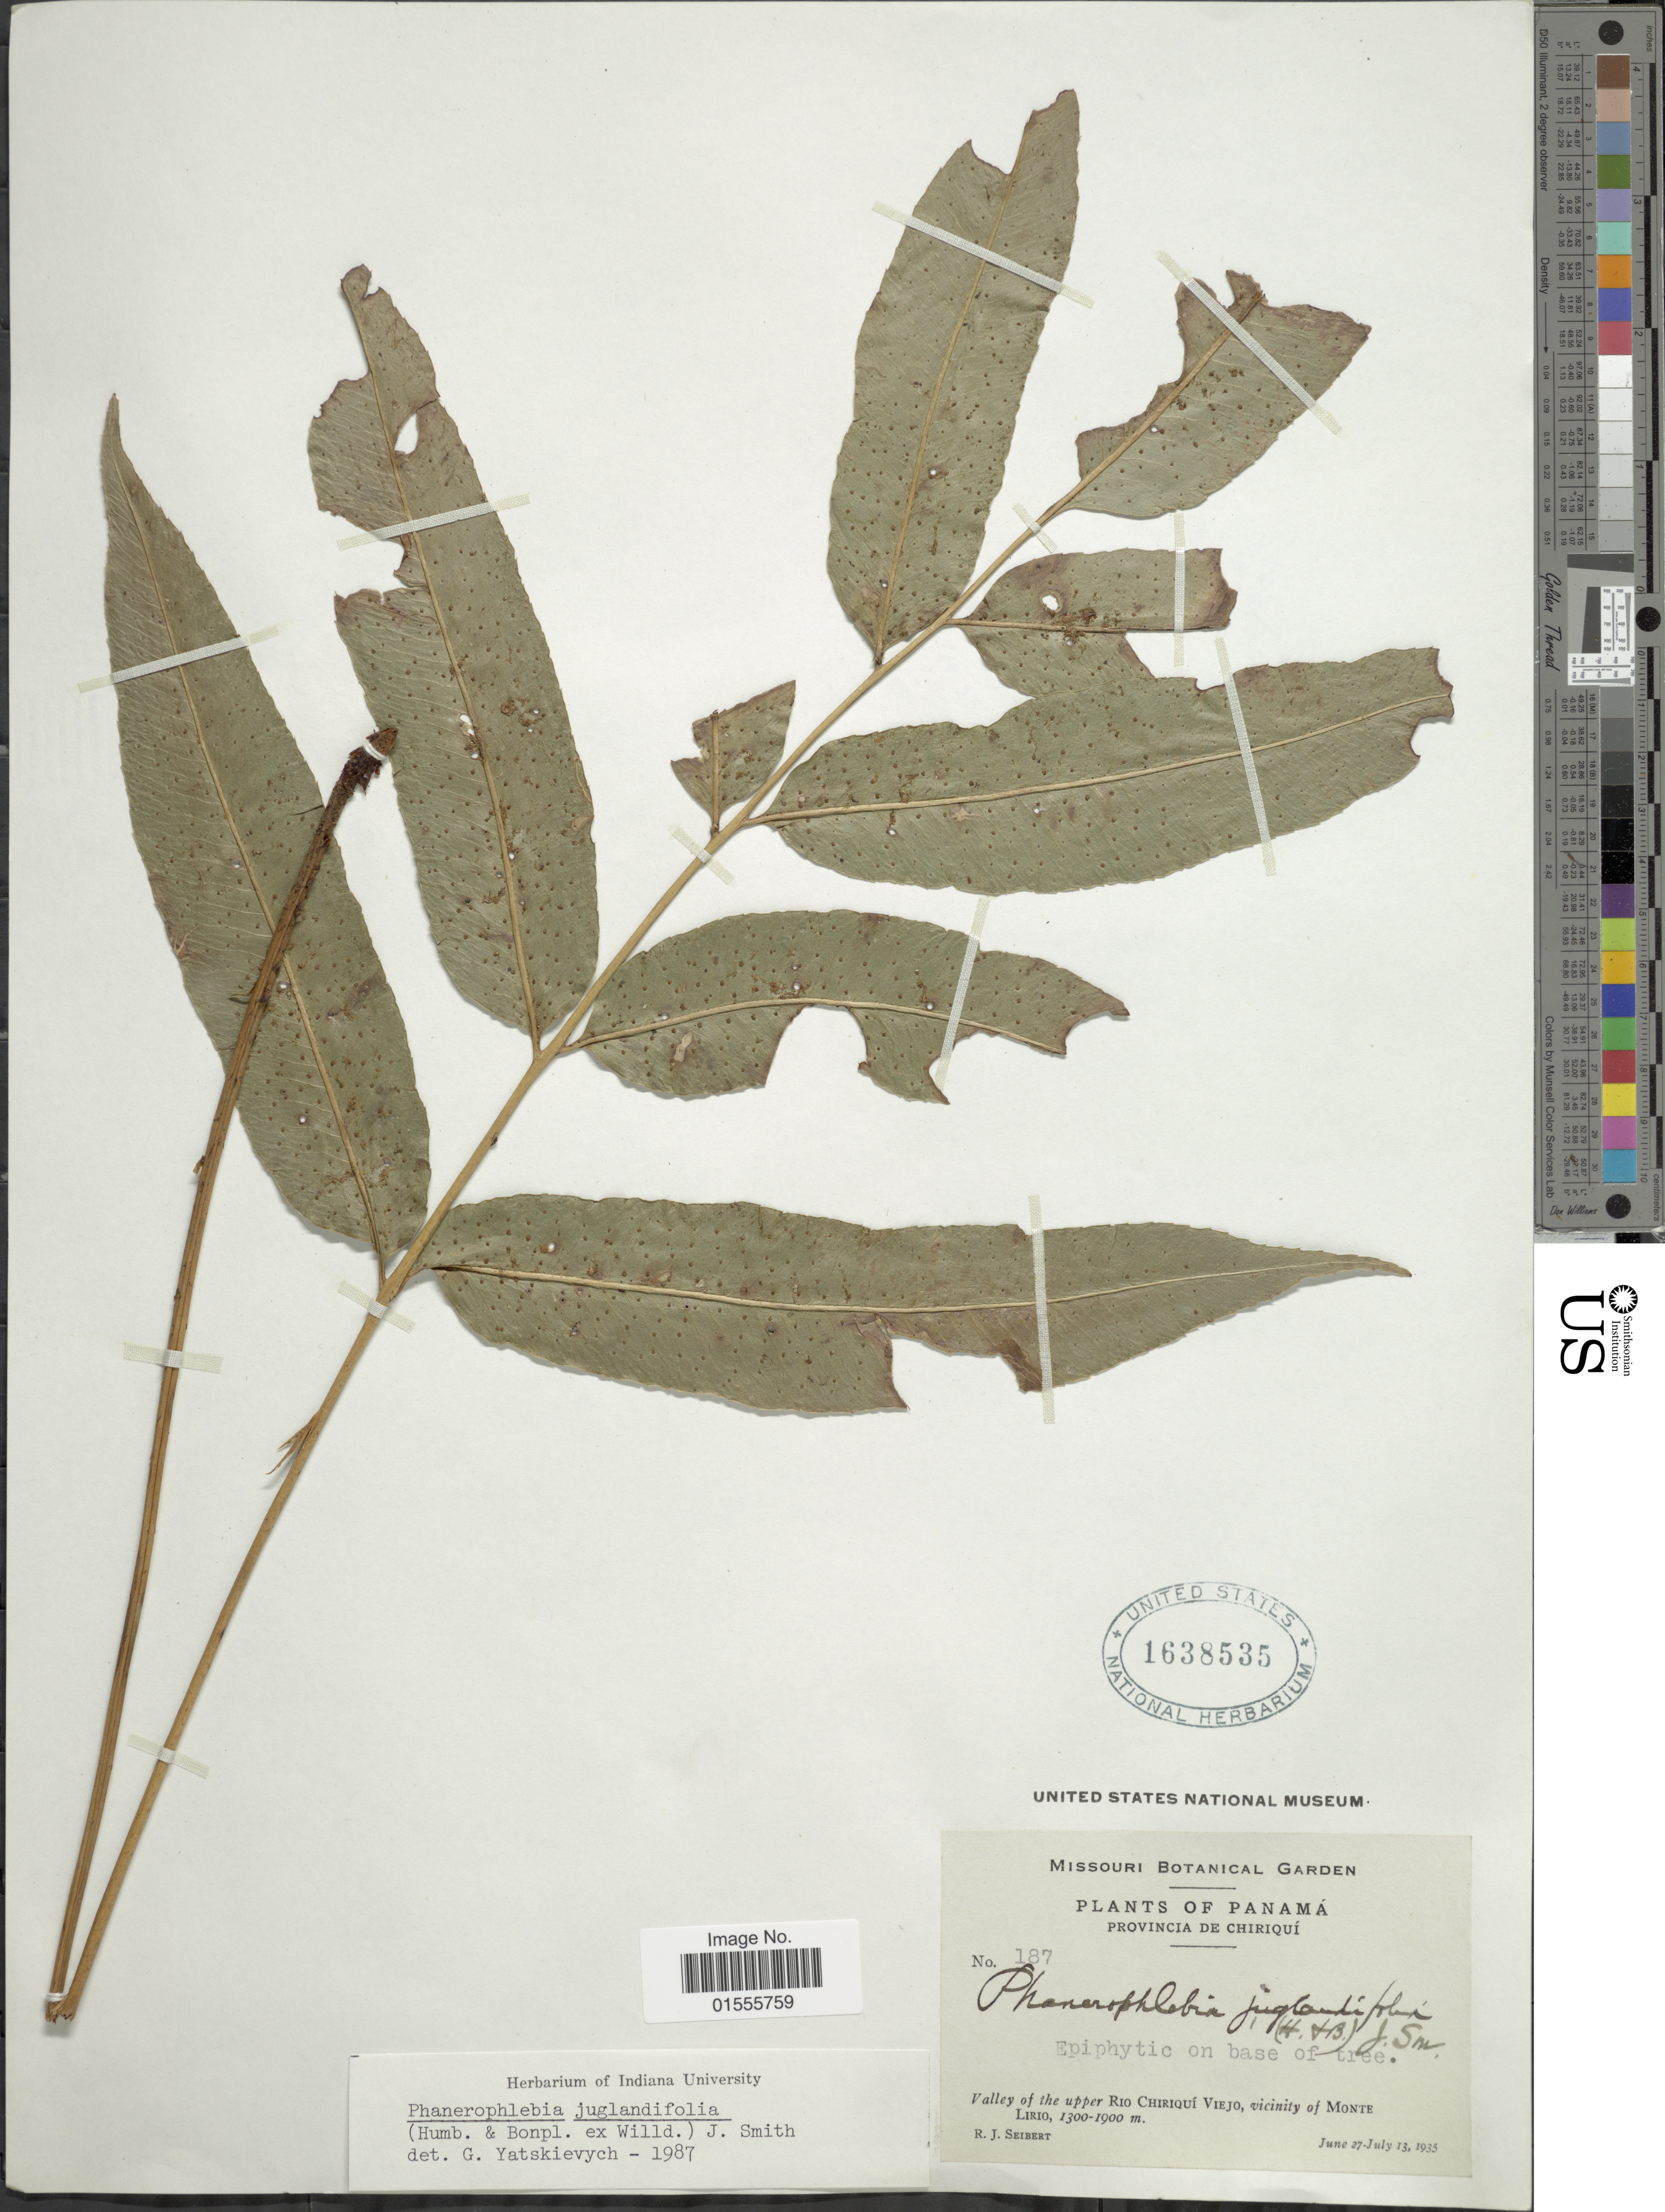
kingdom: Plantae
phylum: Tracheophyta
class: Polypodiopsida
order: Polypodiales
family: Dryopteridaceae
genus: Phanerophlebia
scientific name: Phanerophlebia juglandifolia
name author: (Willd.) J. Sm.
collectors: R. J. Seibert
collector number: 187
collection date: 1935-06-27/1935-07-13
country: Panama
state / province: Chiriqui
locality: Valley of the upper Rio Chiriquí Viejo, vicinity of Monte Lirio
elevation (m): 1300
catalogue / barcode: US 1638535